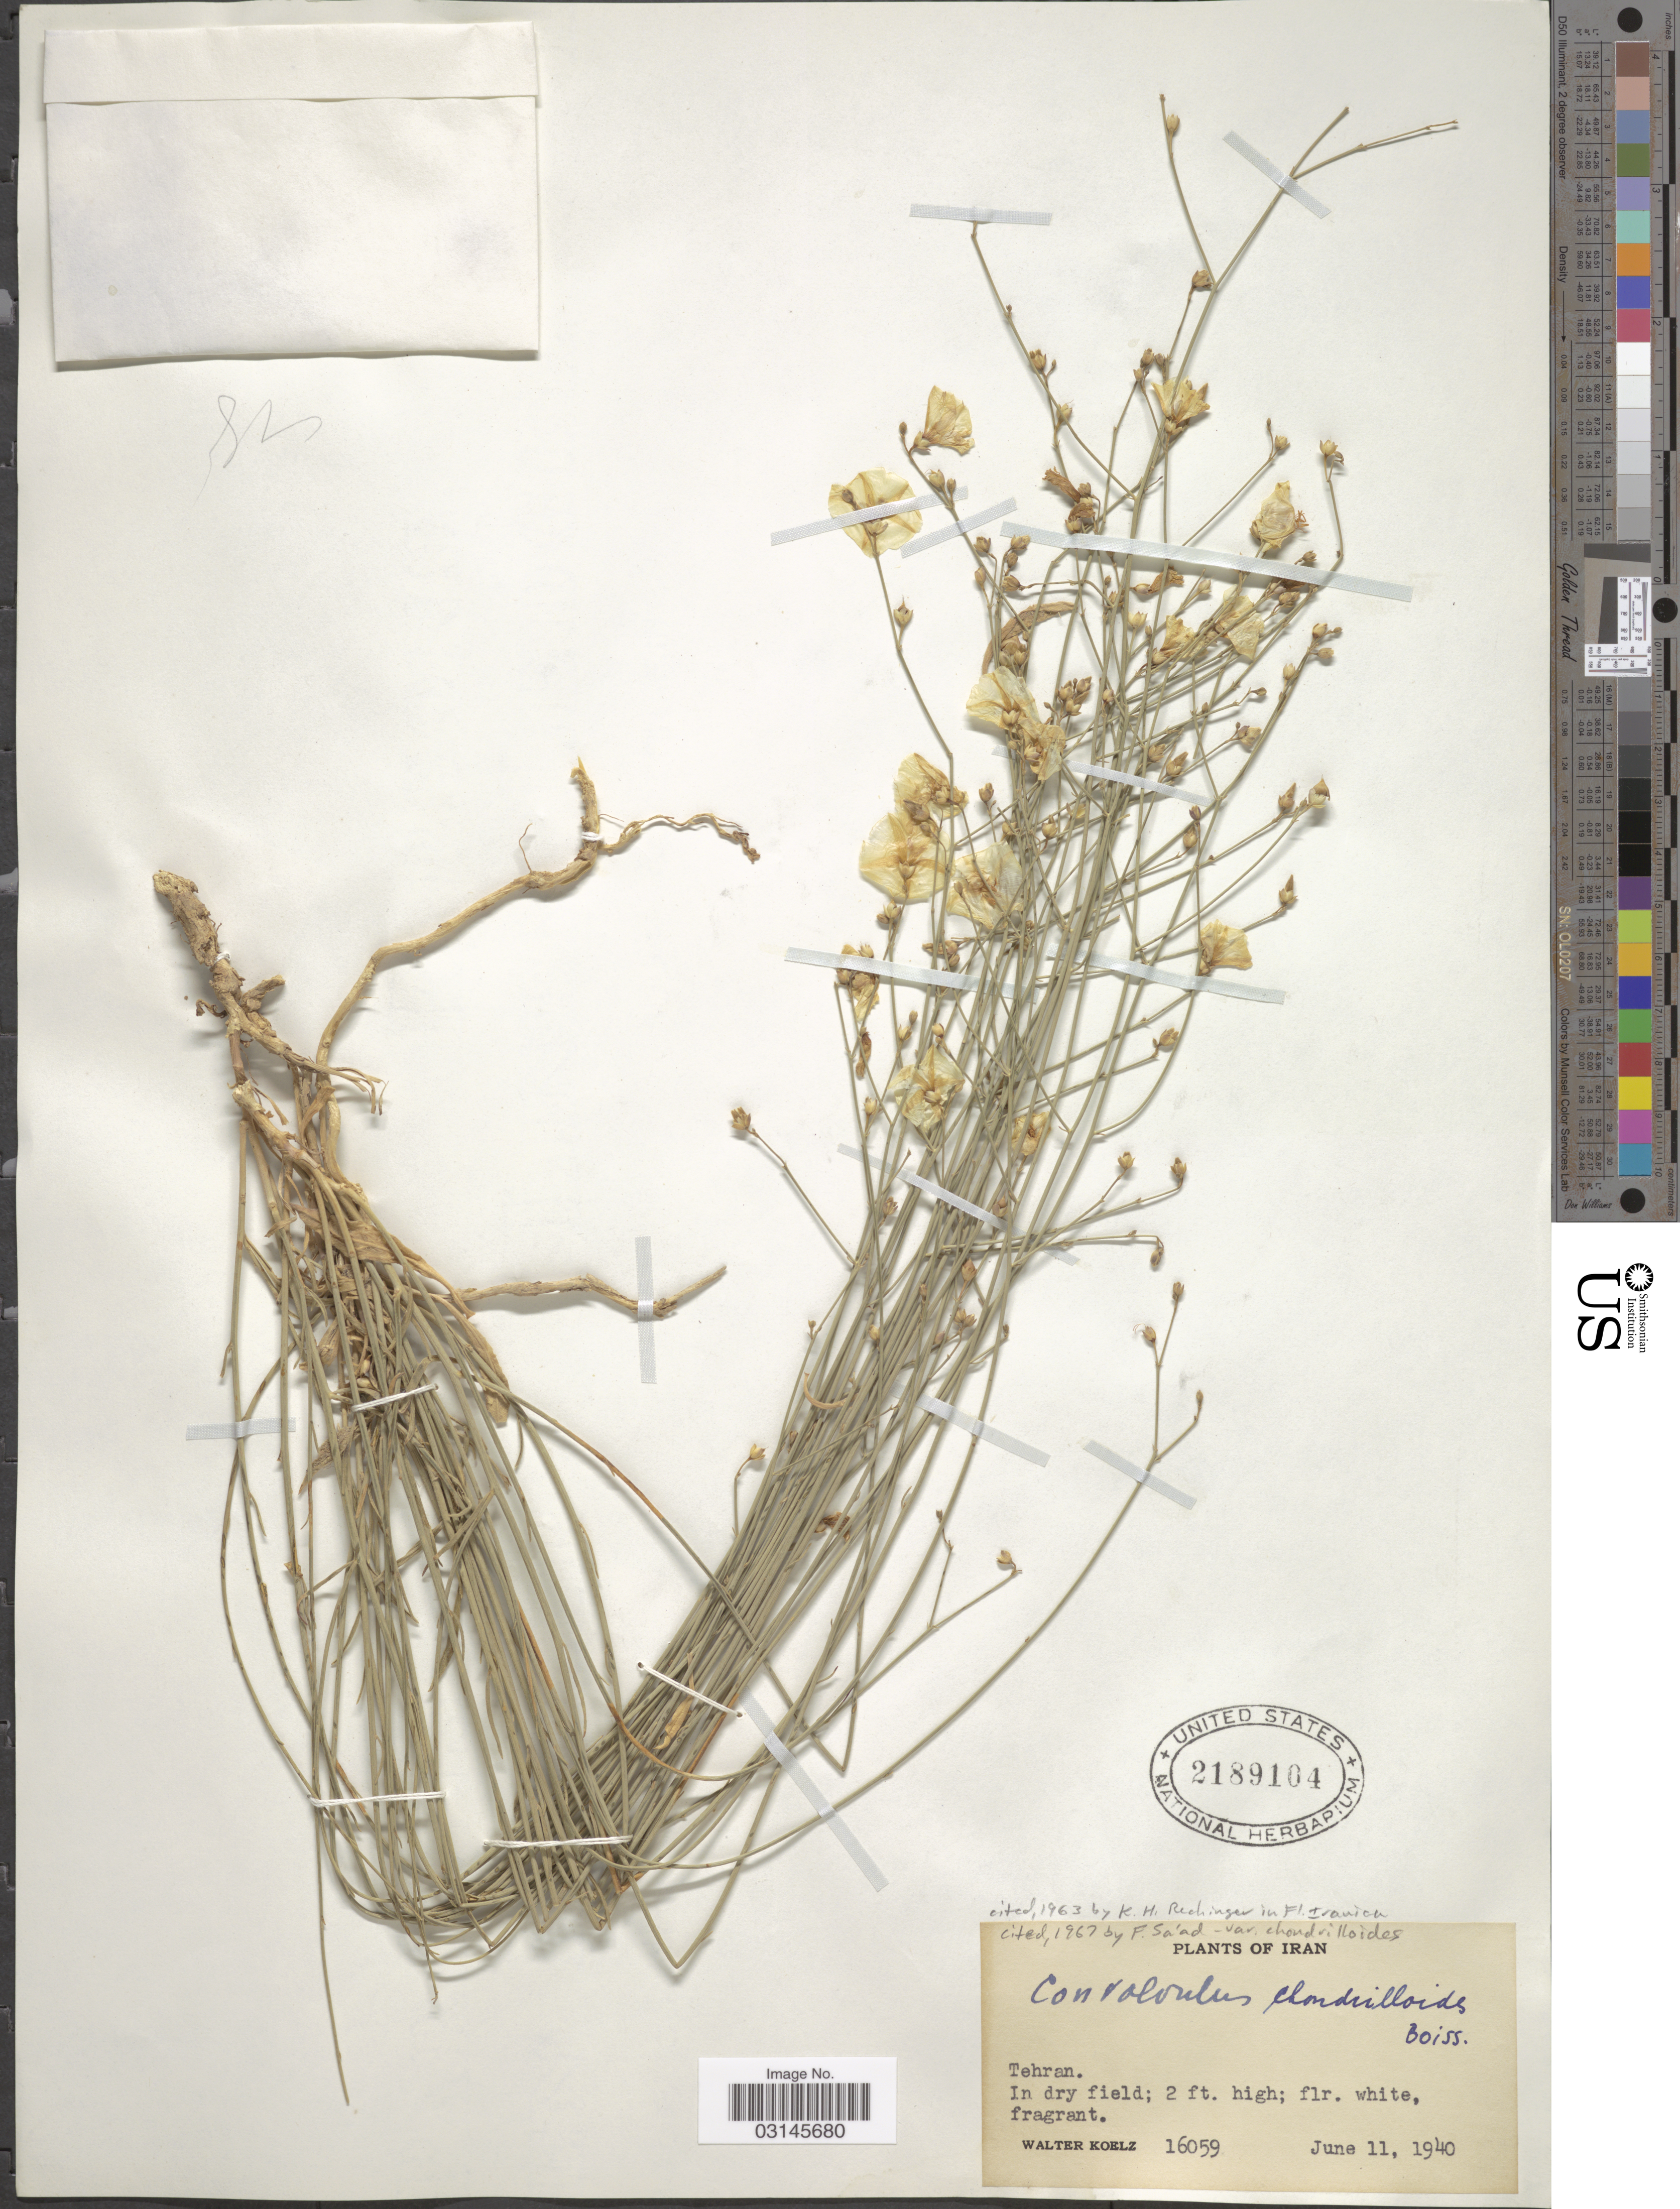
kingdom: Plantae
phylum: Tracheophyta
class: Magnoliopsida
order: Solanales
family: Convolvulaceae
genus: Convolvulus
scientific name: Convolvulus chondrilloides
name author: Boiss.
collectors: W. N. Koelz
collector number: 16059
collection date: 1940-06-11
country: Iran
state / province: Tehran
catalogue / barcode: US 2189104